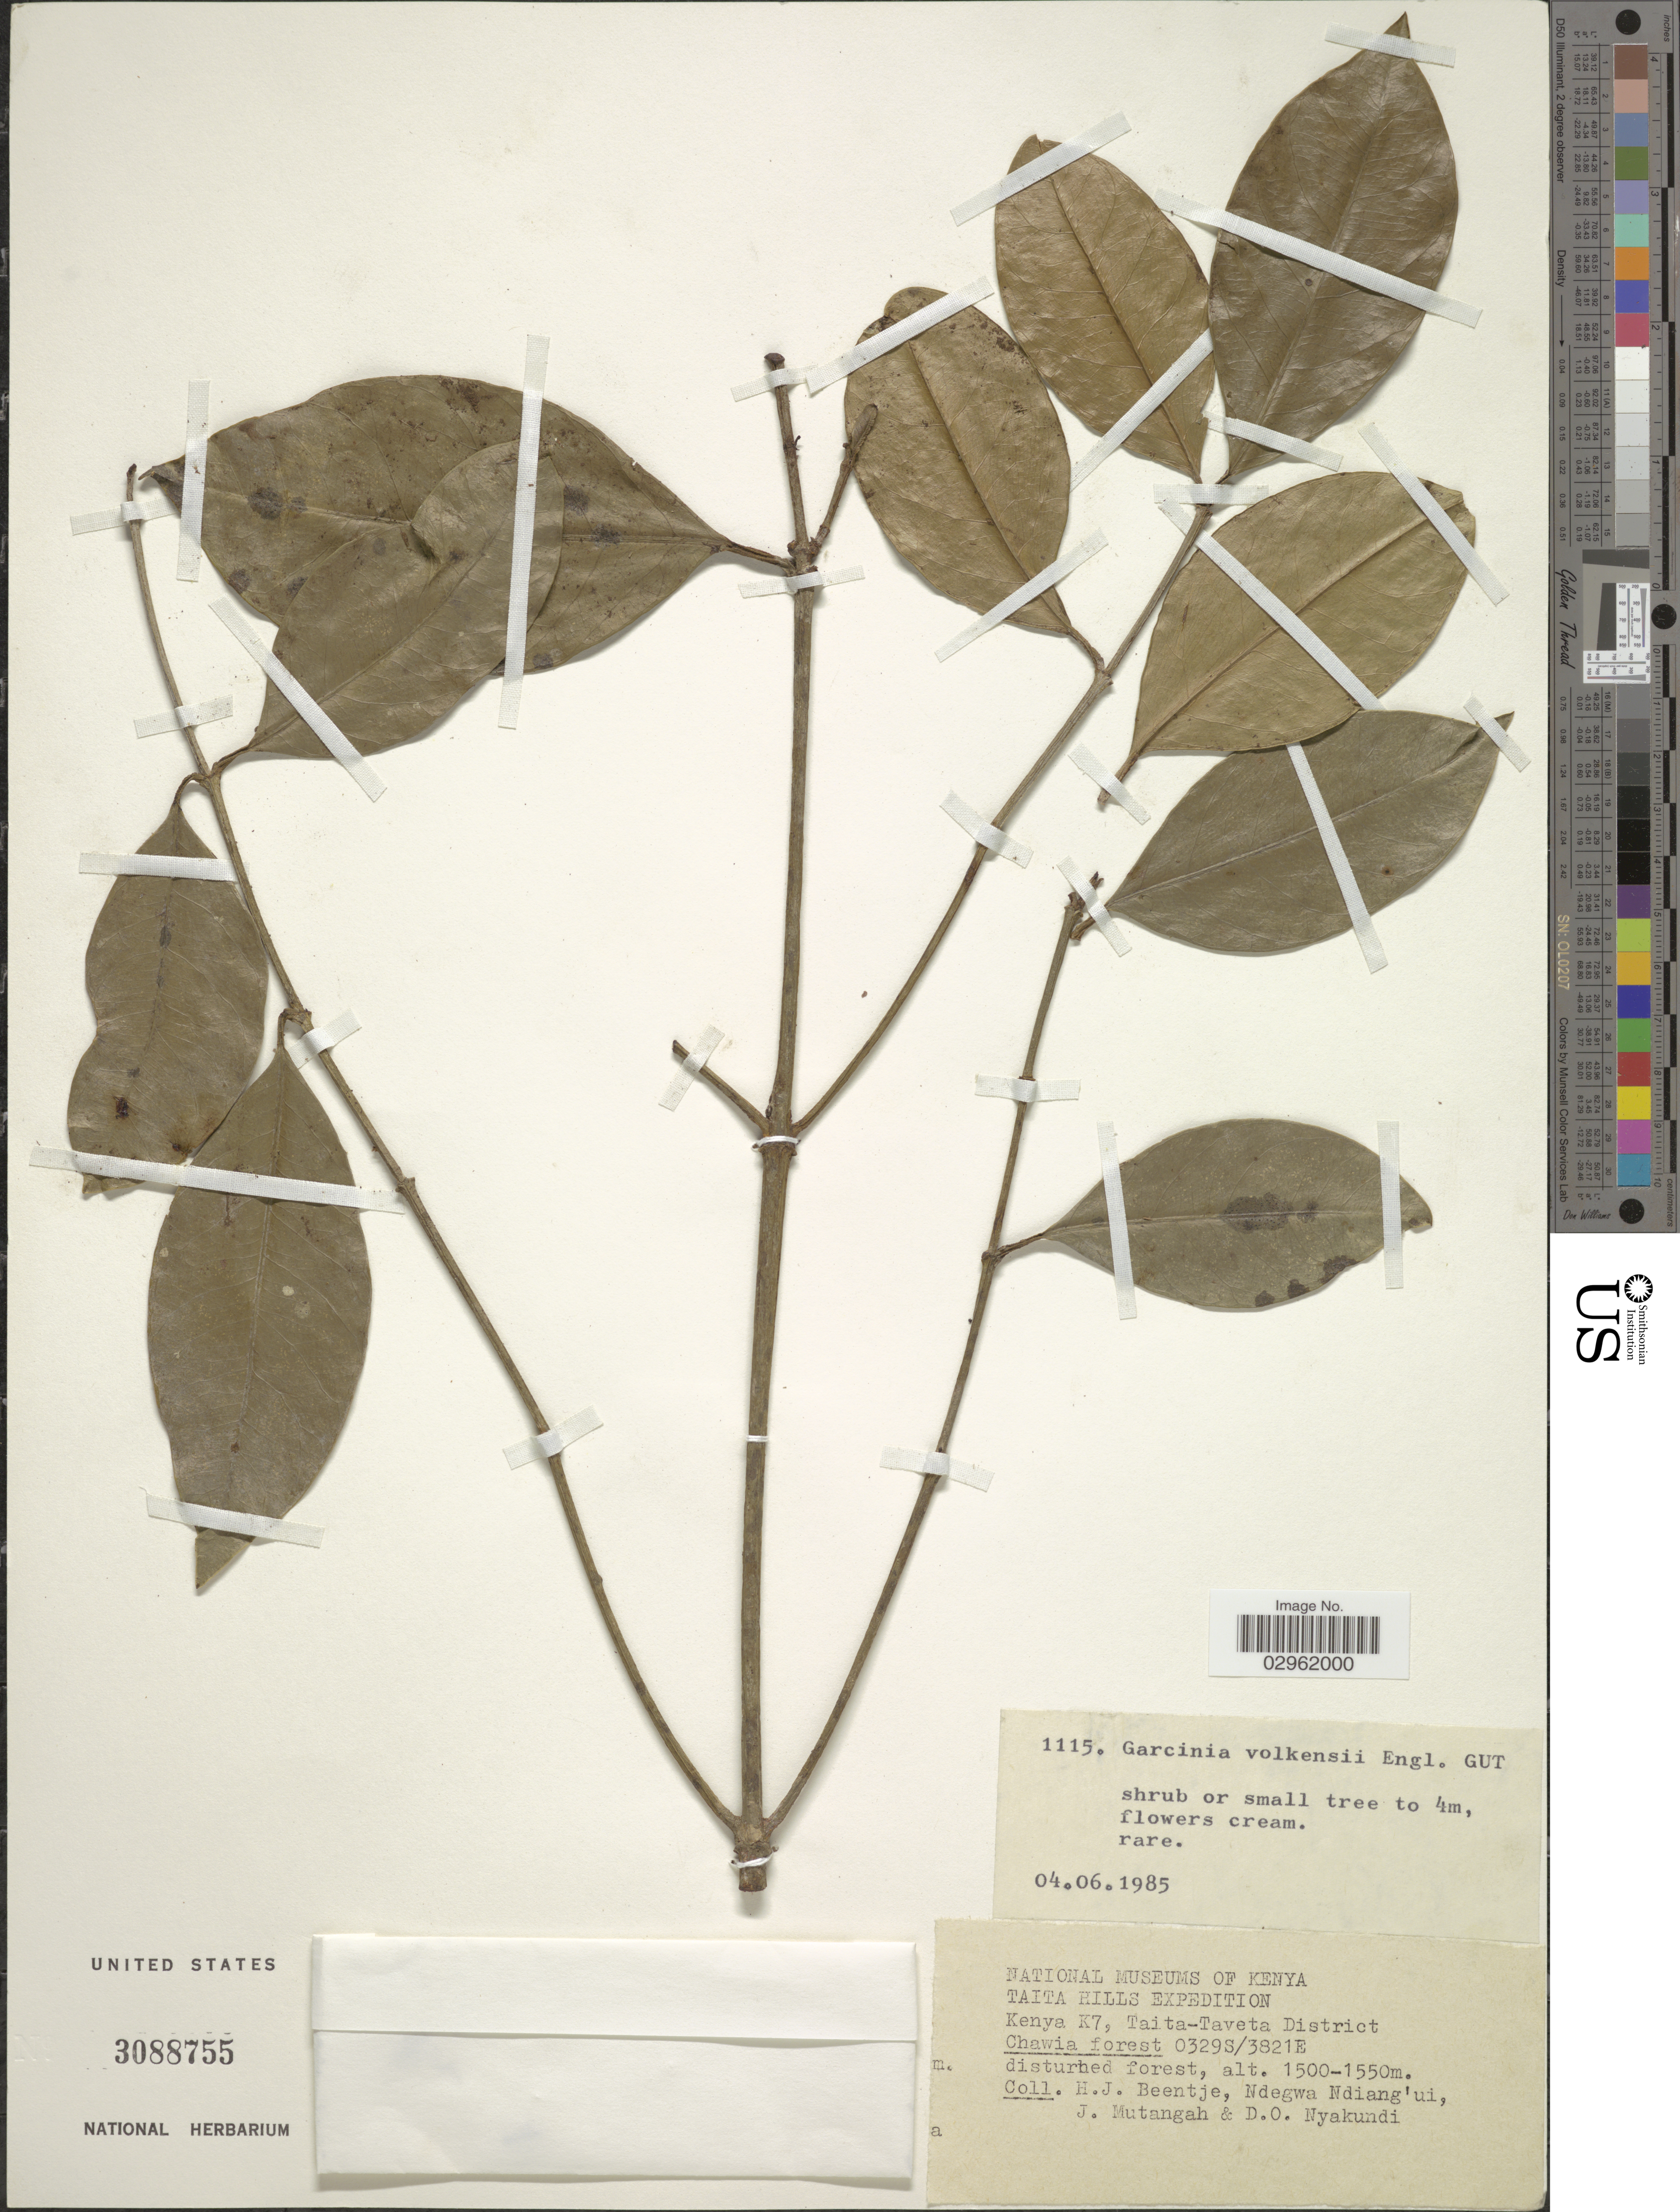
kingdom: Plantae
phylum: Tracheophyta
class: Magnoliopsida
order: Malpighiales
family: Clusiaceae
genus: Garcinia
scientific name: Garcinia volkensii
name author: Engl.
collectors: H. J. Beentje, Ndegwa Ndiang'ui, J. Mutangah & D. Nyakundi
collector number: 1115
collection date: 1985-06-04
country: Kenya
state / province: Taita Taveta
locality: K7, Taita-Taveta District. Taita Hills. Chawia forest.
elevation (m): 1500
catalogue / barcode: US 3088755